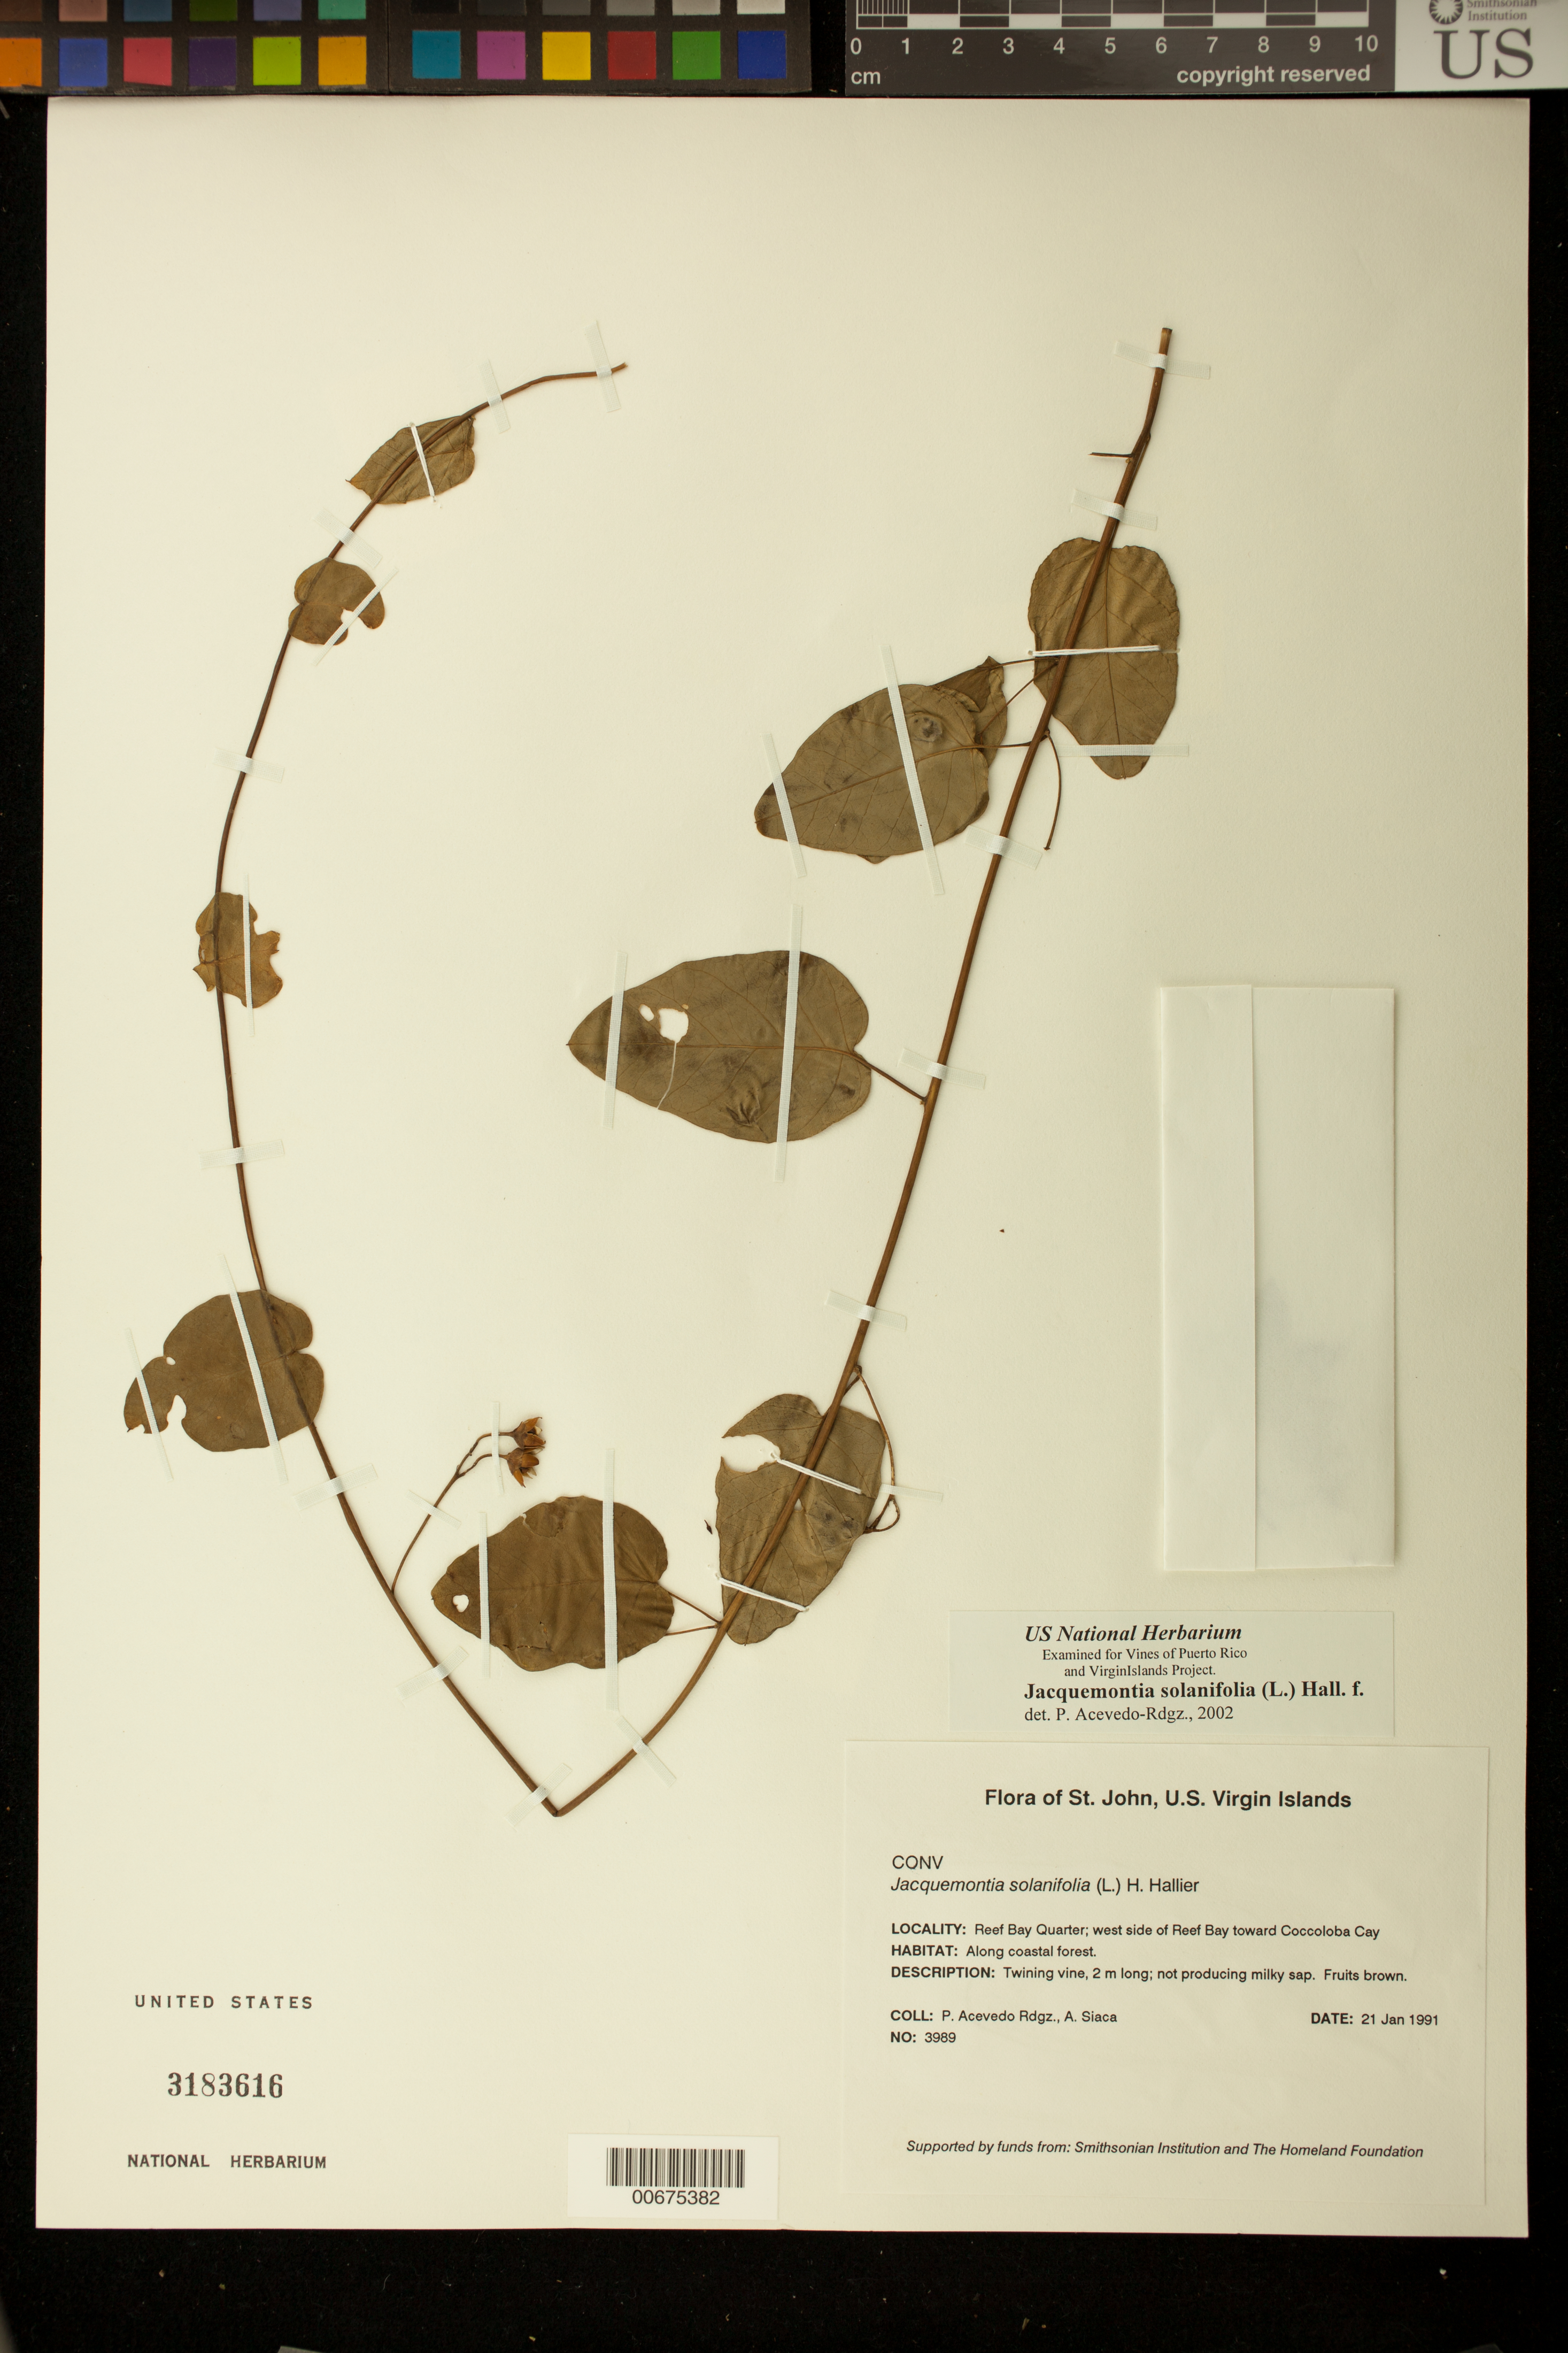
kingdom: Plantae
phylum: Tracheophyta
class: Magnoliopsida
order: Solanales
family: Convolvulaceae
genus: Jacquemontia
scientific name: Jacquemontia solanifolia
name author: (L.) Hallier f.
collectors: P. Acevedo-Rodr. & A. Siaca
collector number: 3989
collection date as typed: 21 Jan 1991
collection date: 1991-01-21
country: U.S. Virgin Islands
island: St. John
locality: Reef Bay Quarter; west side of Reef Bay toward Coccoloba Cay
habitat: Along coastal forest.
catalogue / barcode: US 3183616